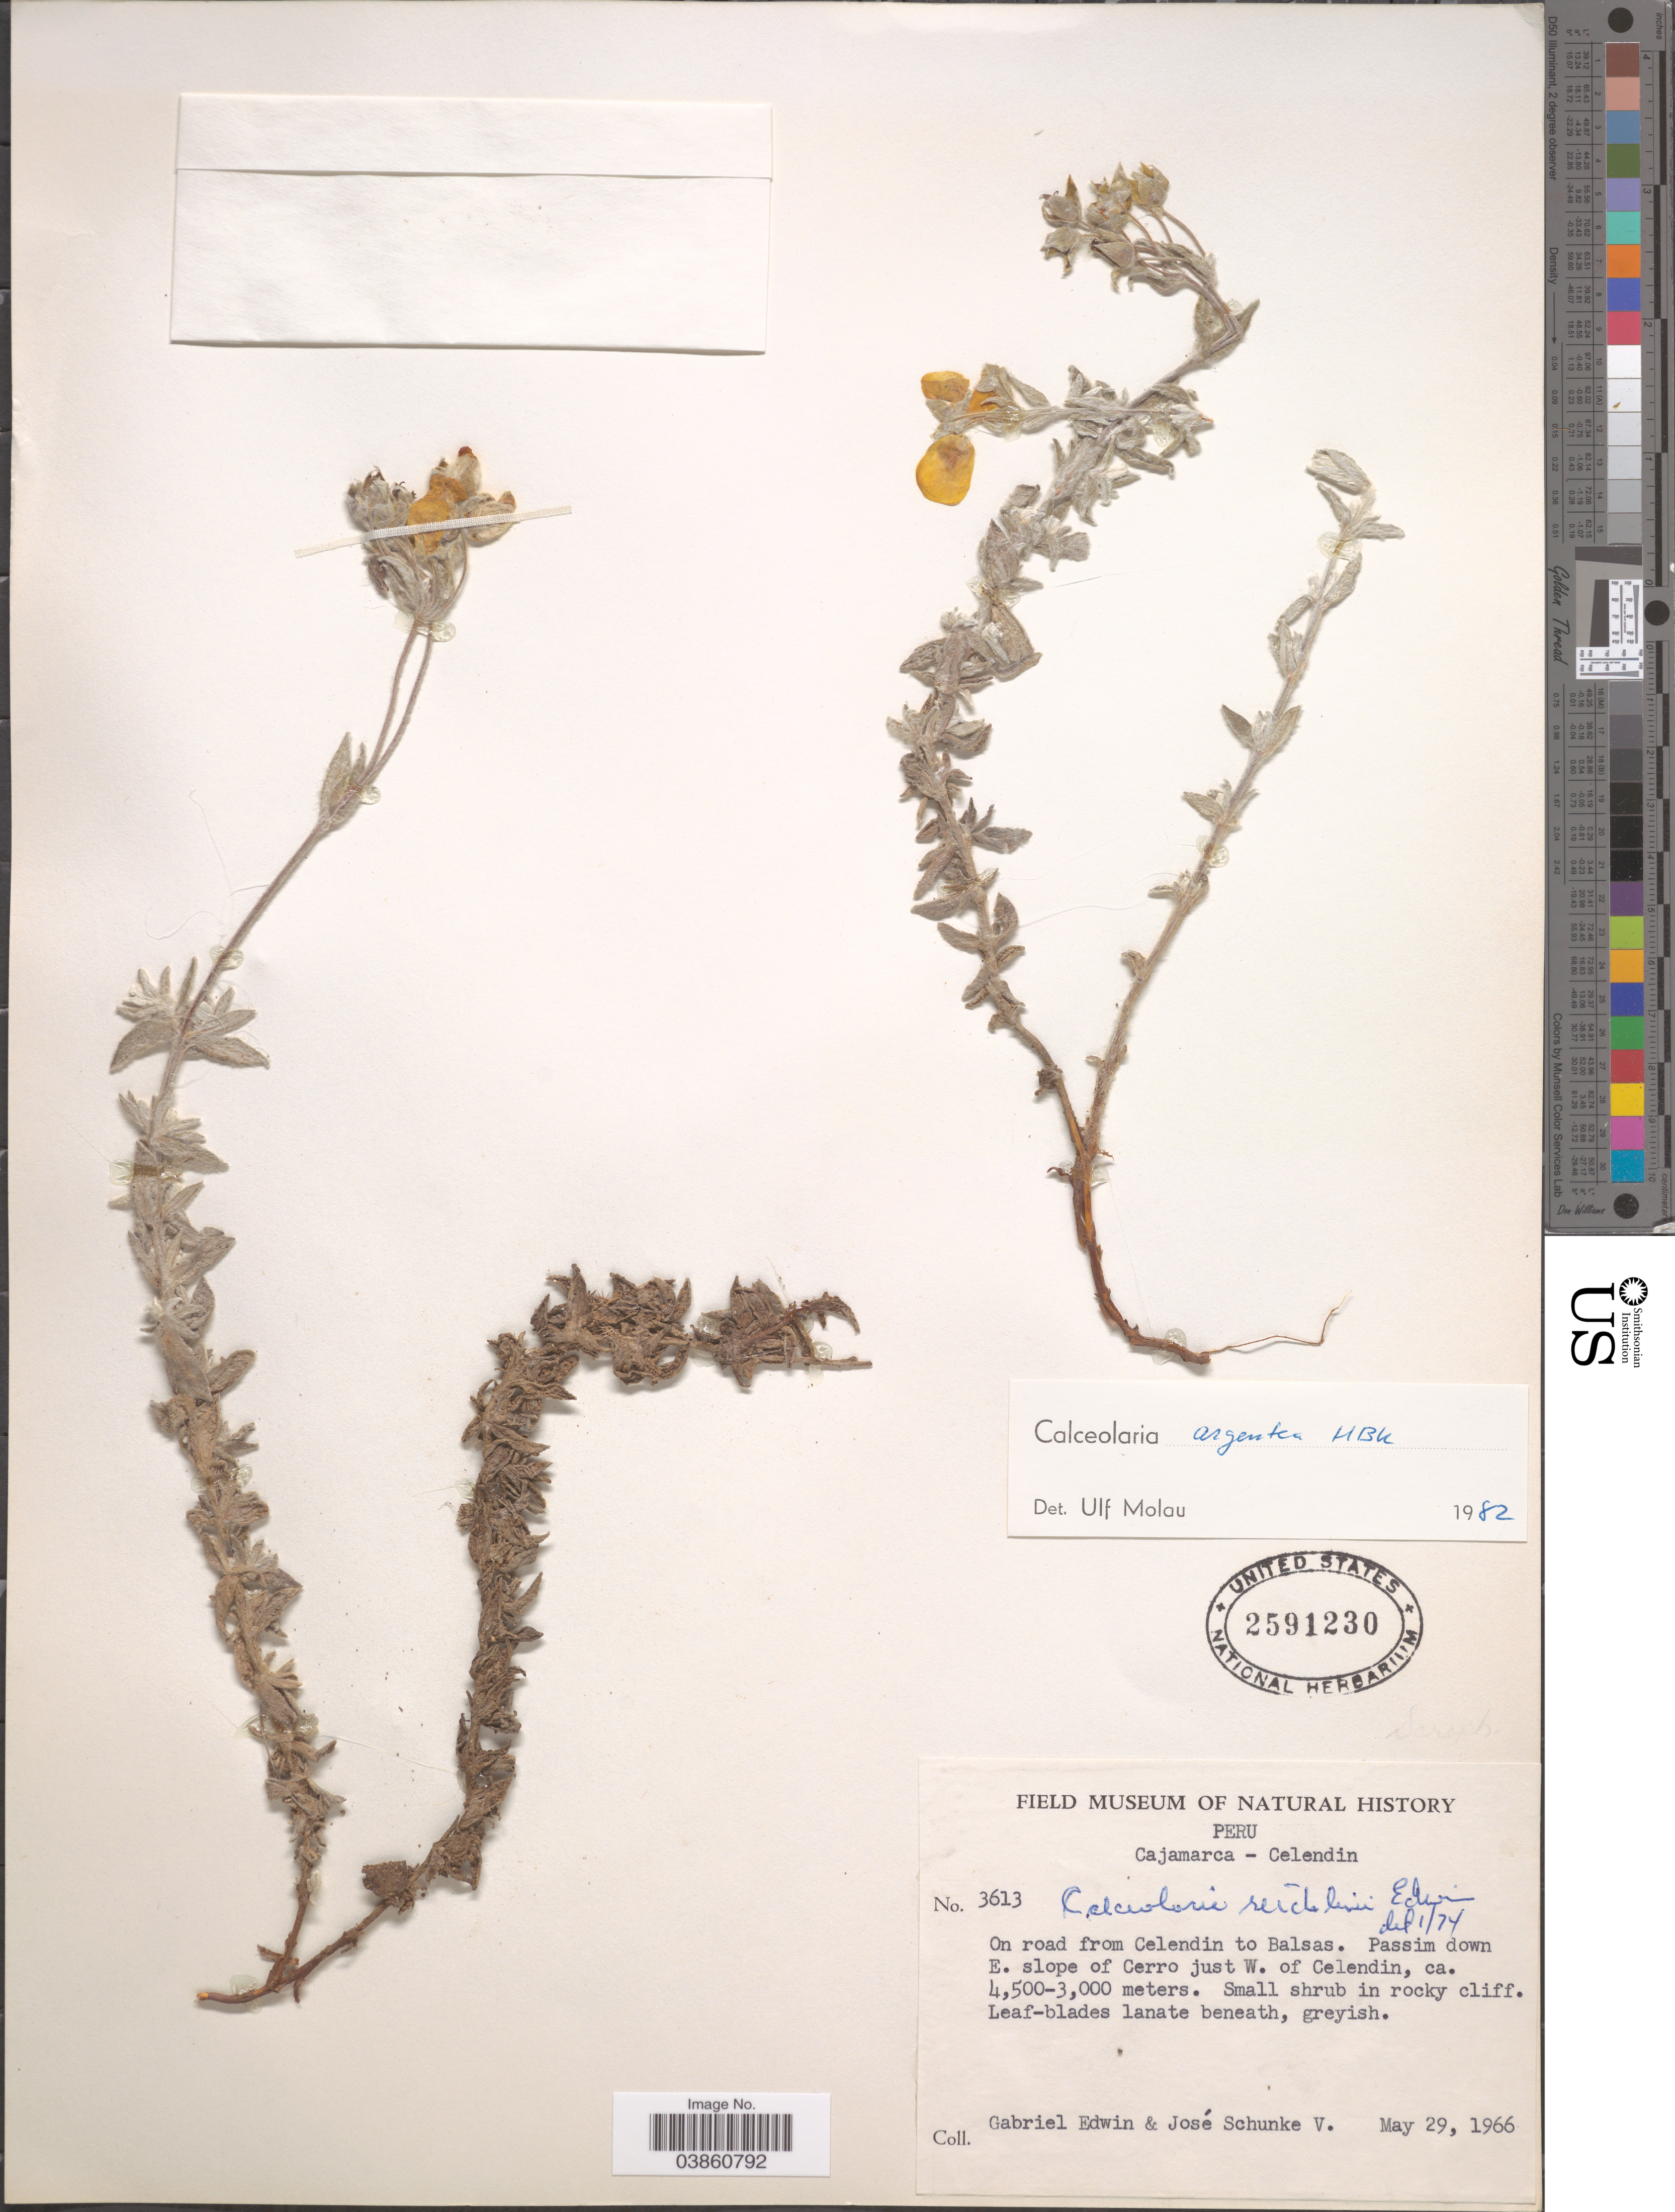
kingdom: Plantae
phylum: Tracheophyta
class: Magnoliopsida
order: Lamiales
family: Calceolariaceae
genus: Calceolaria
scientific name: Calceolaria argentea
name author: Kunth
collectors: G. Edwin & J. Schunke Vigo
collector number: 3613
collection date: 1966-05-29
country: Peru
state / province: Cajamarca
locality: Celendin. On road from Celendin to Balsas. Passim down E. slope of Cerro just W. of Celendin.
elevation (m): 3000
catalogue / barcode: US 2591230